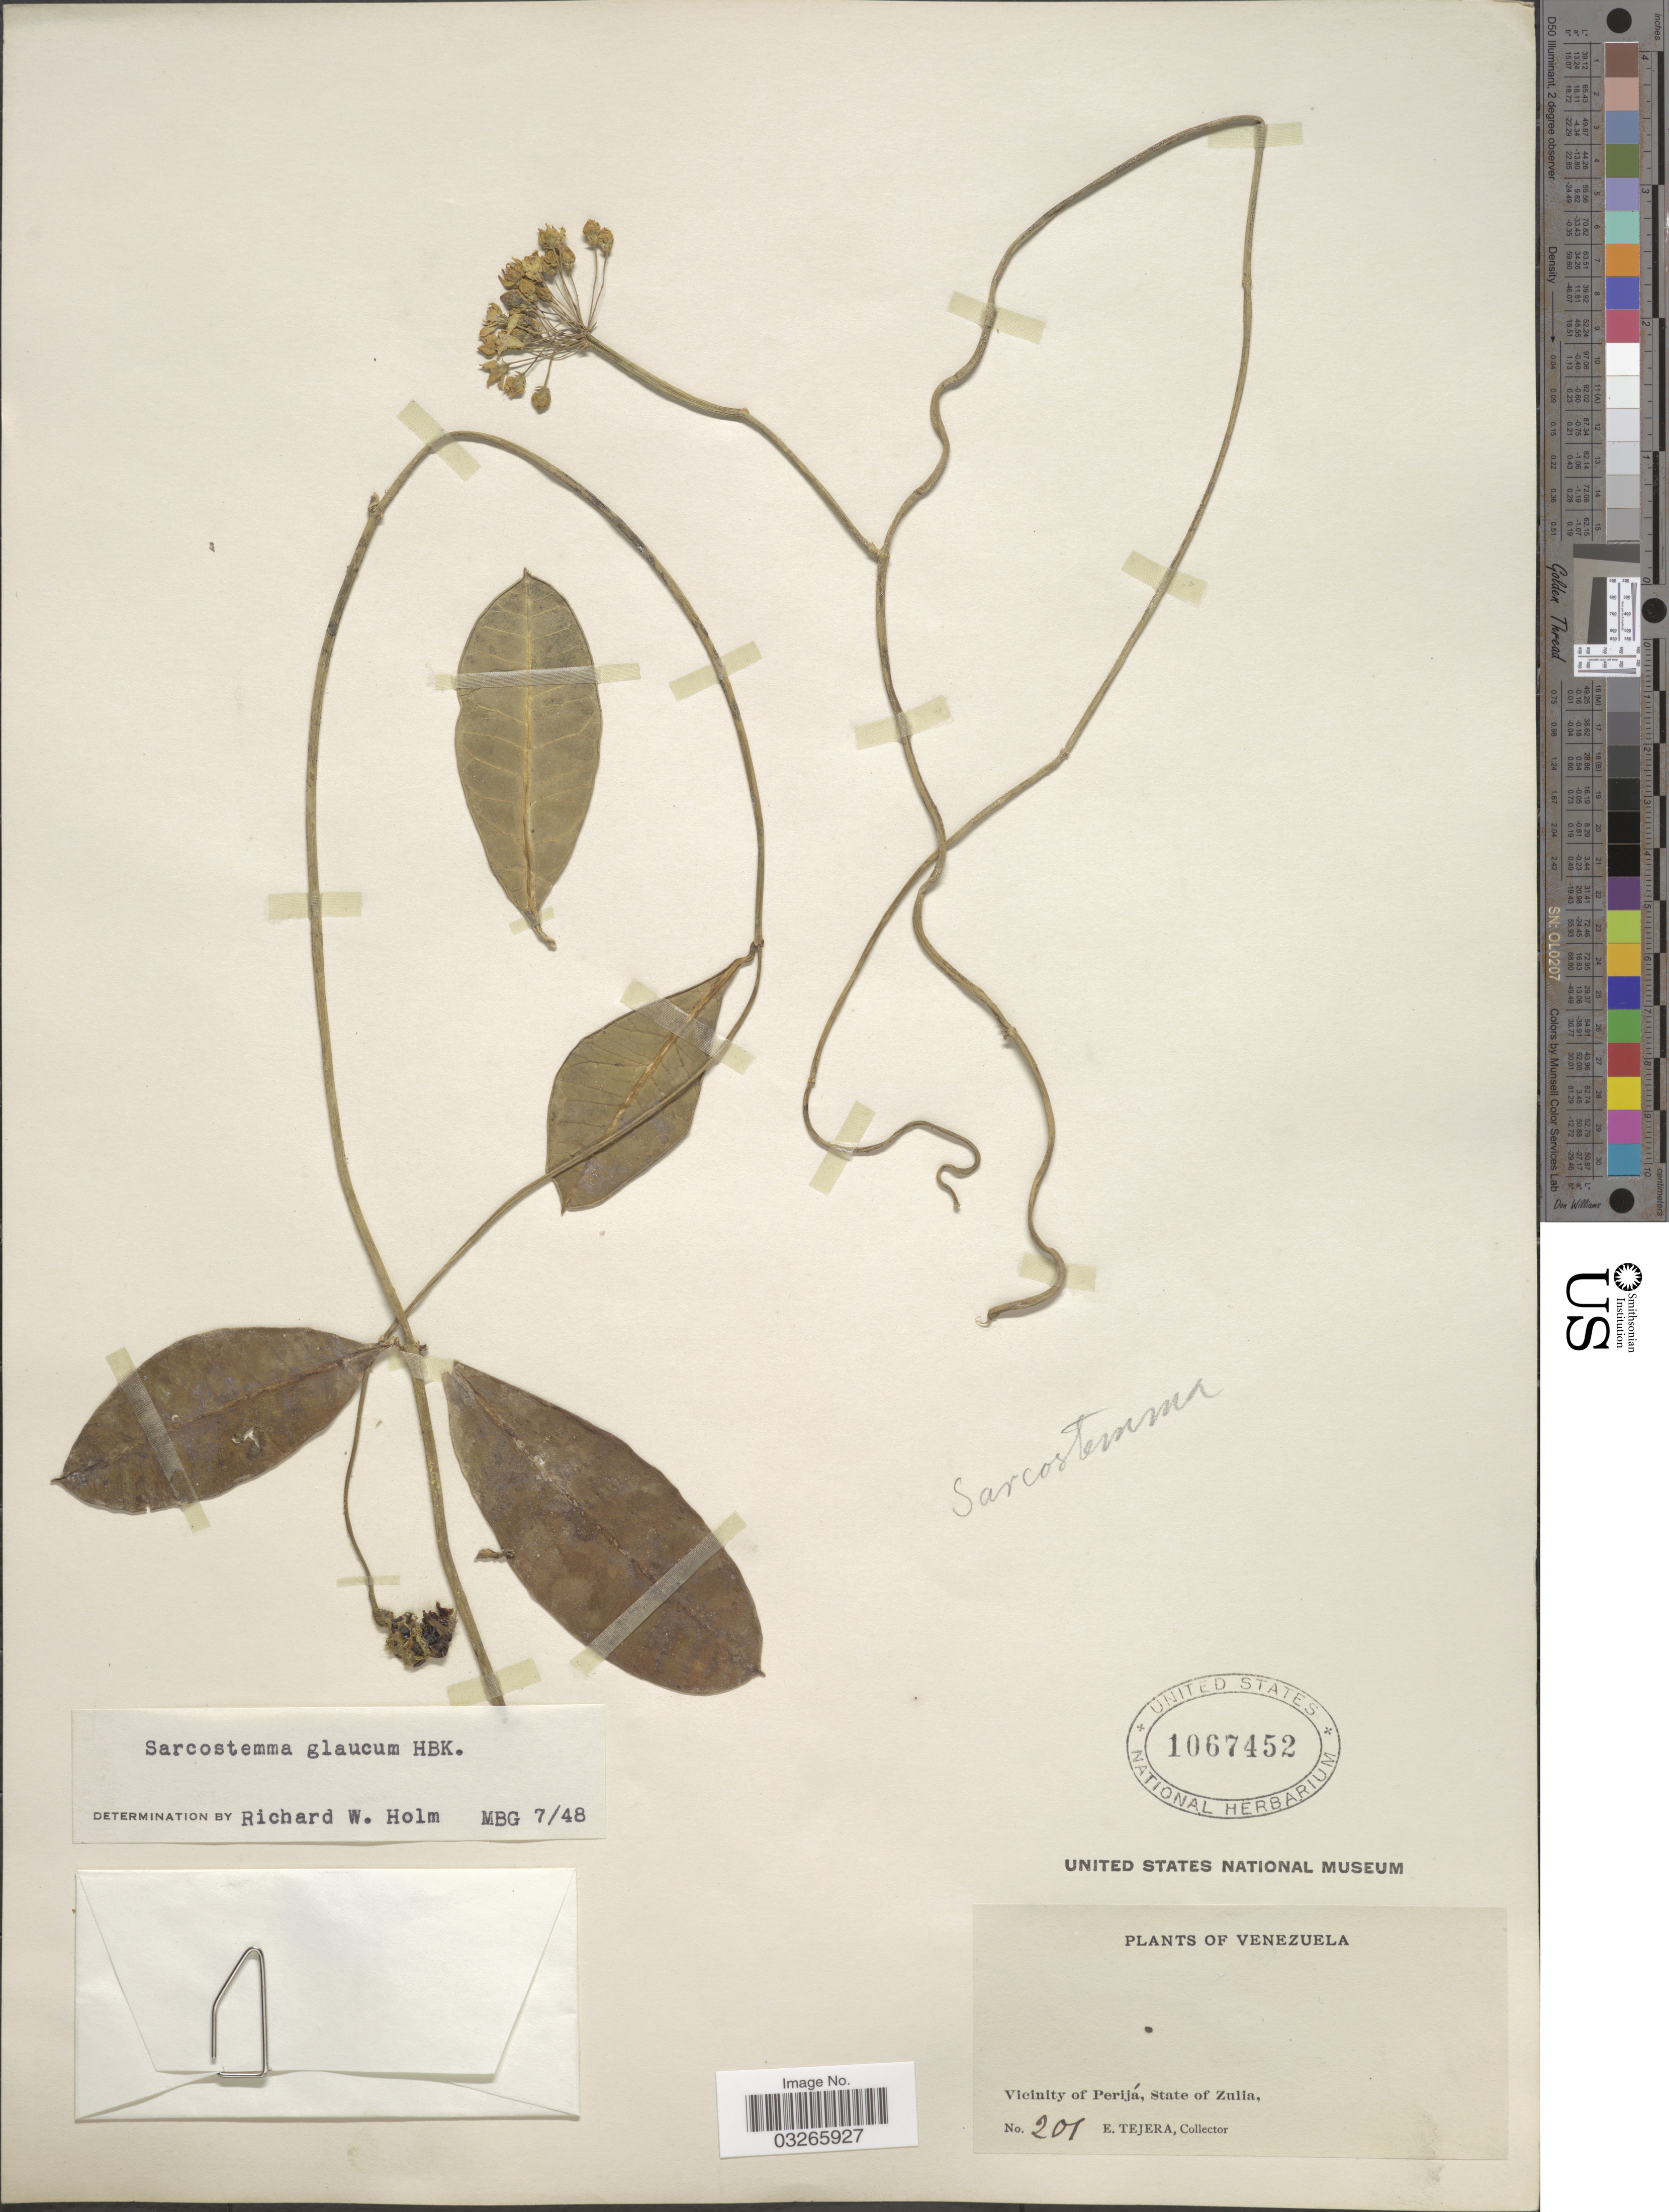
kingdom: Plantae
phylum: Tracheophyta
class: Magnoliopsida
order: Gentianales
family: Apocynaceae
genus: Sarcostemma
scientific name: Sarcostemma glaucum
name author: Kunth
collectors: E. Tejera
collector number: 201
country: Venezuela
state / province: Zulia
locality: Vicinity of Perijá, State of Zulia.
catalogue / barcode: US 1067452